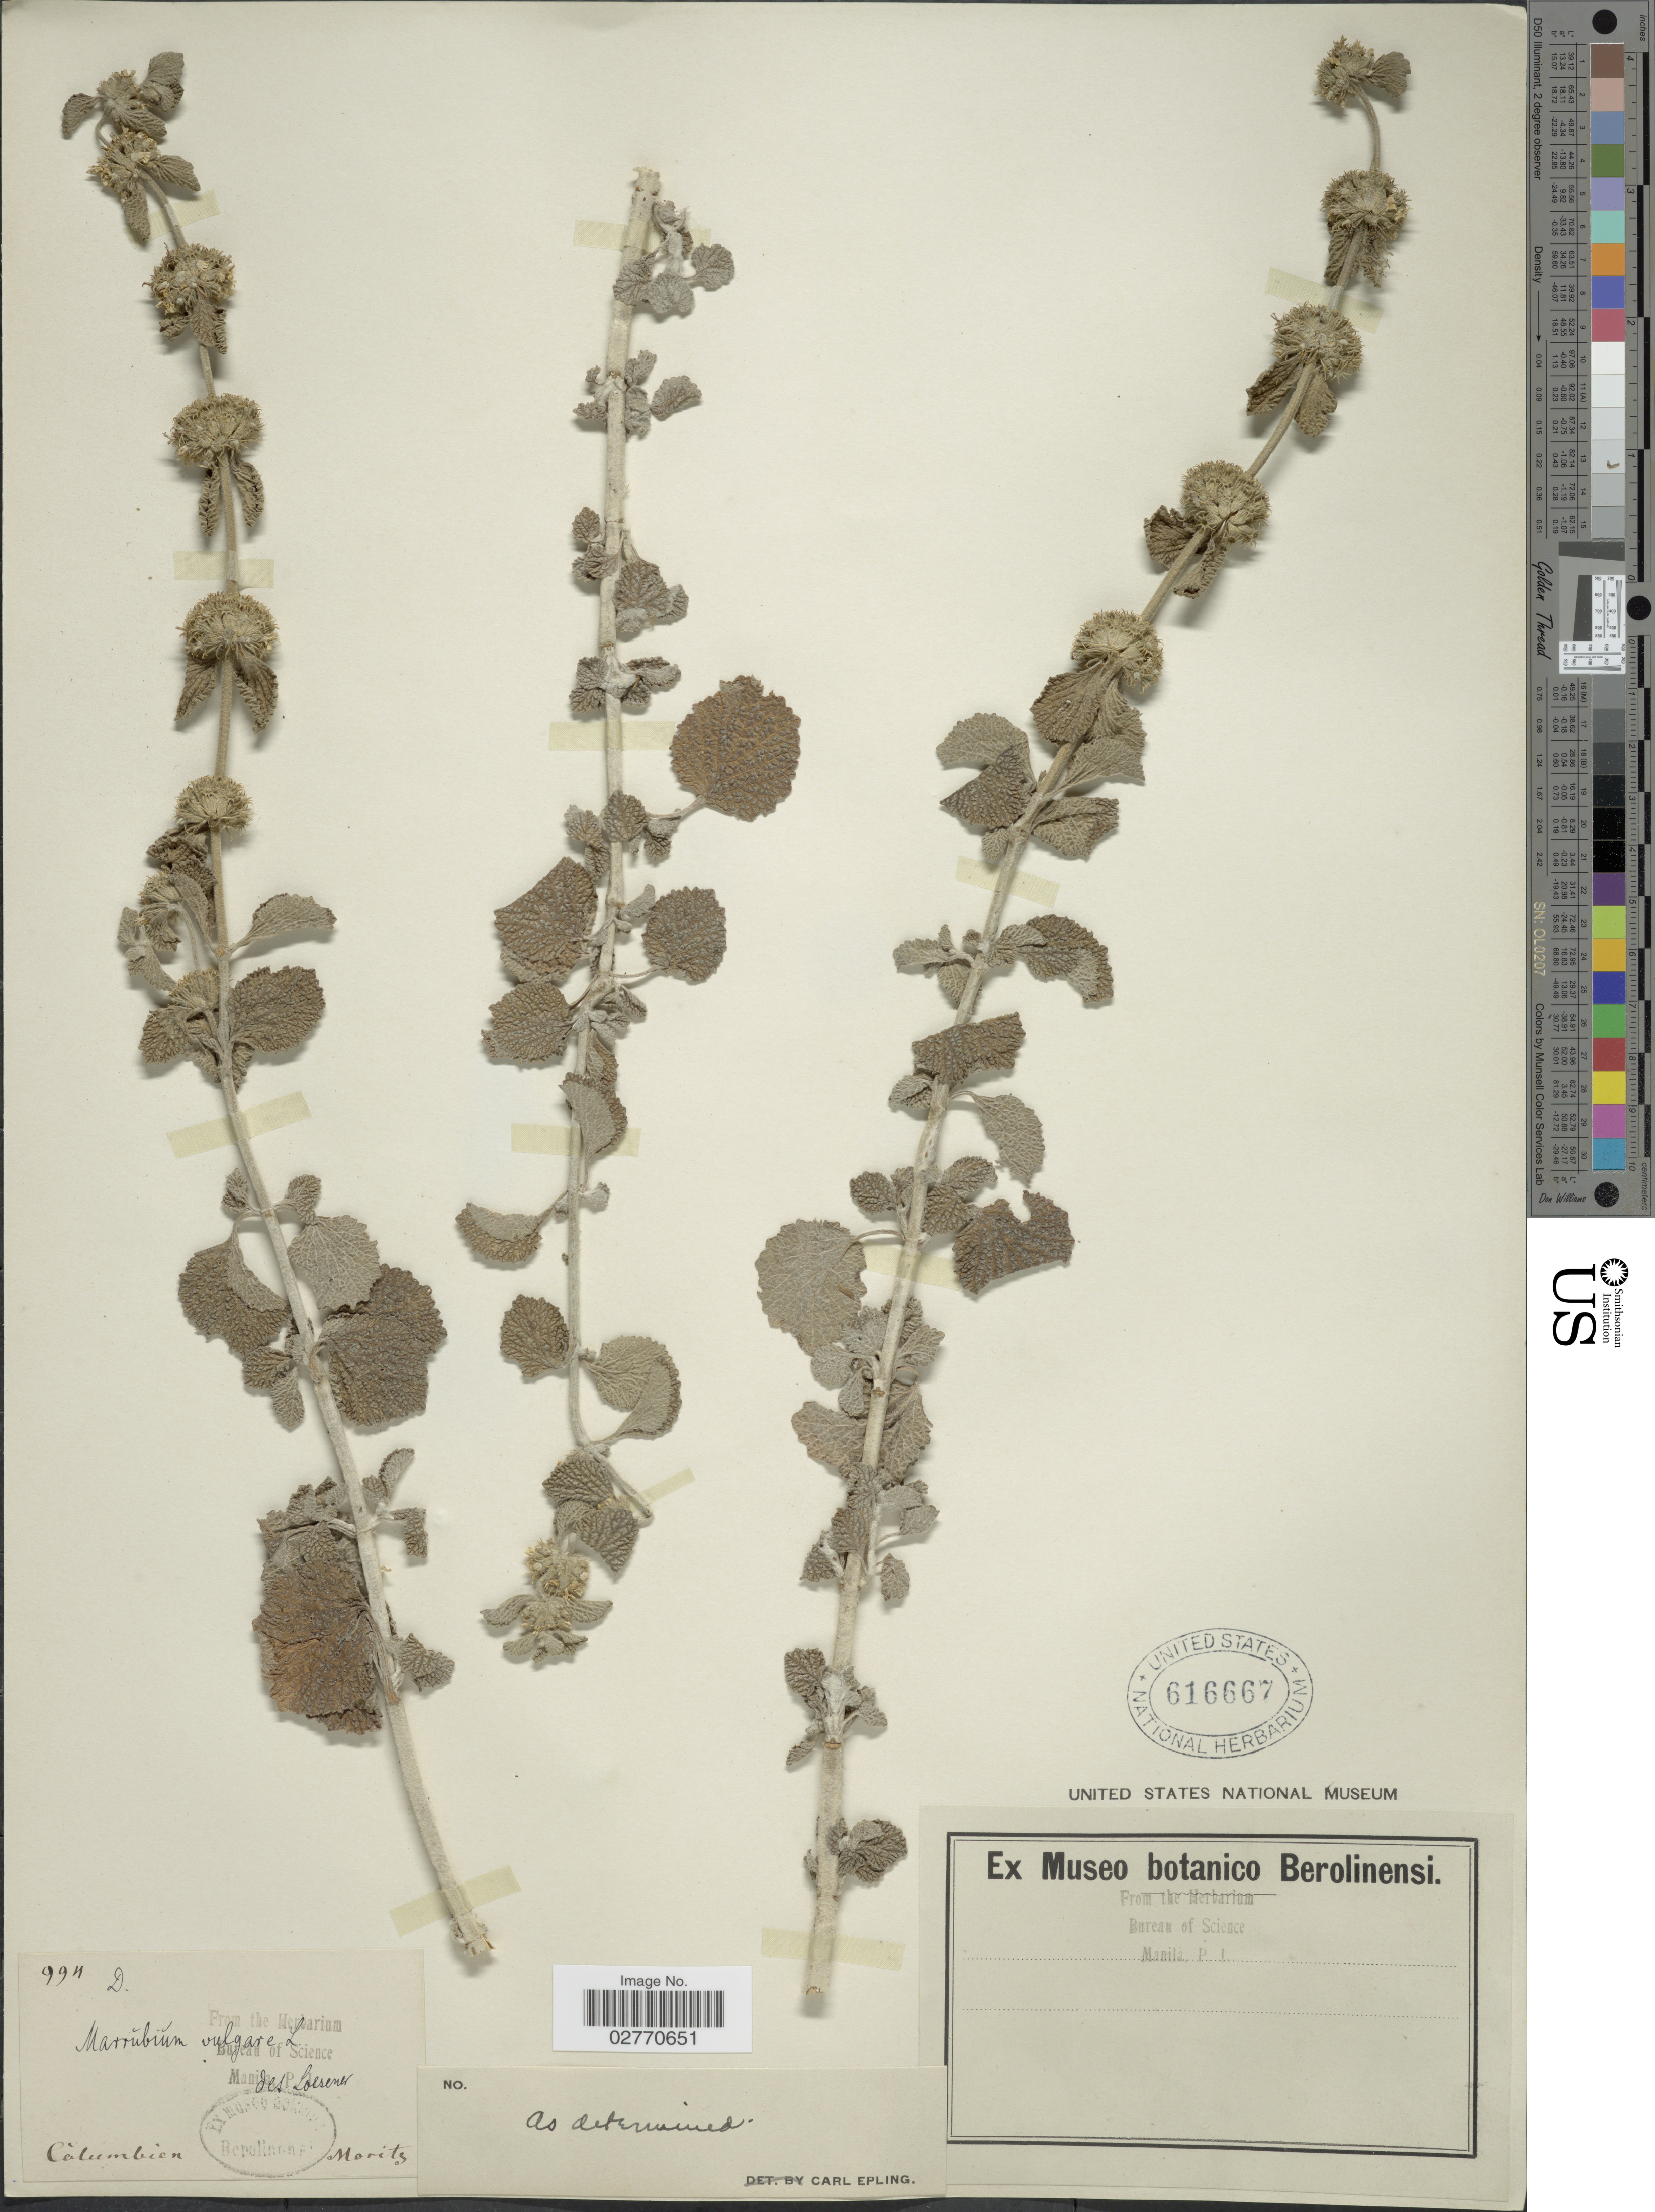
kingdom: Plantae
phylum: Tracheophyta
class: Magnoliopsida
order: Lamiales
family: Lamiaceae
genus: Marrubium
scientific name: Marrubium vulgare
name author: L.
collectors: Moritz, --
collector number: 994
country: Colombia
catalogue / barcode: US 616667